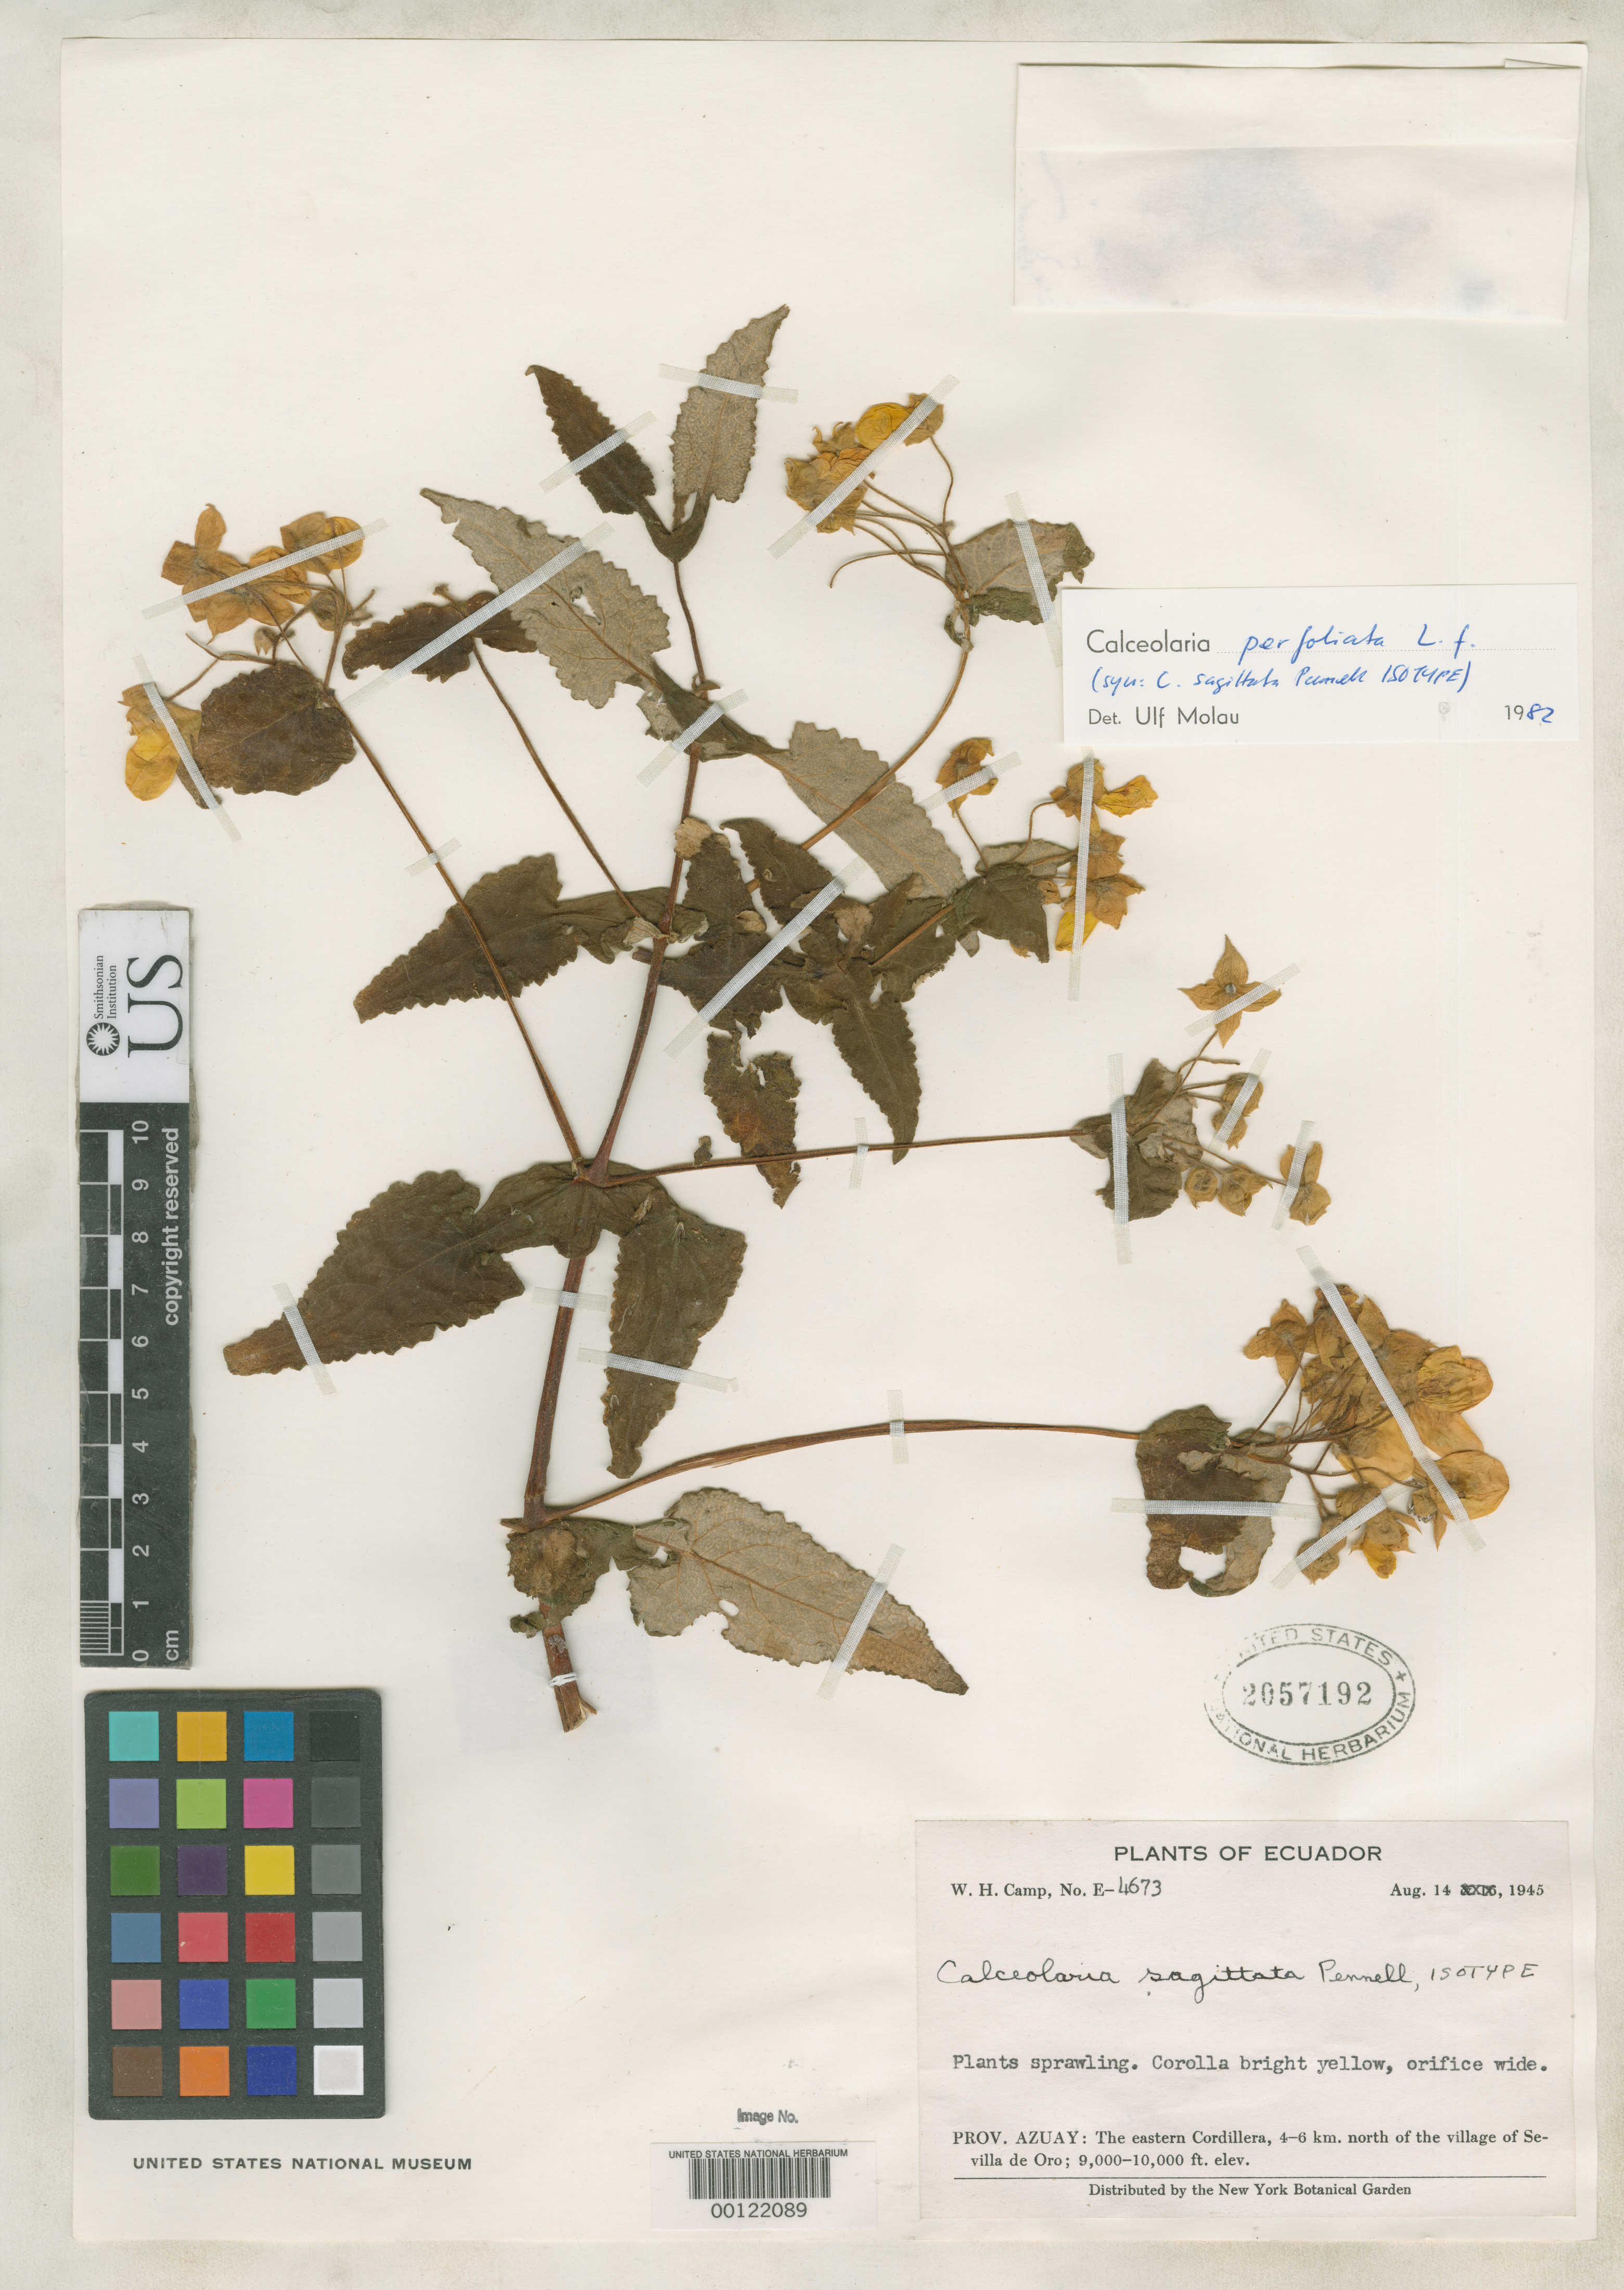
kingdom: Plantae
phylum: Tracheophyta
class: Magnoliopsida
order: Lamiales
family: Calceolariaceae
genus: Calceolaria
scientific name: Calceolaria sagittata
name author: Pennell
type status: Isotype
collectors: W. H. Camp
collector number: E-4673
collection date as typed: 14 Aug 1945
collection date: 1945-08-14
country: Ecuador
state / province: Azuay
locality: Sevilla de Oro.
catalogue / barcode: US 2057192